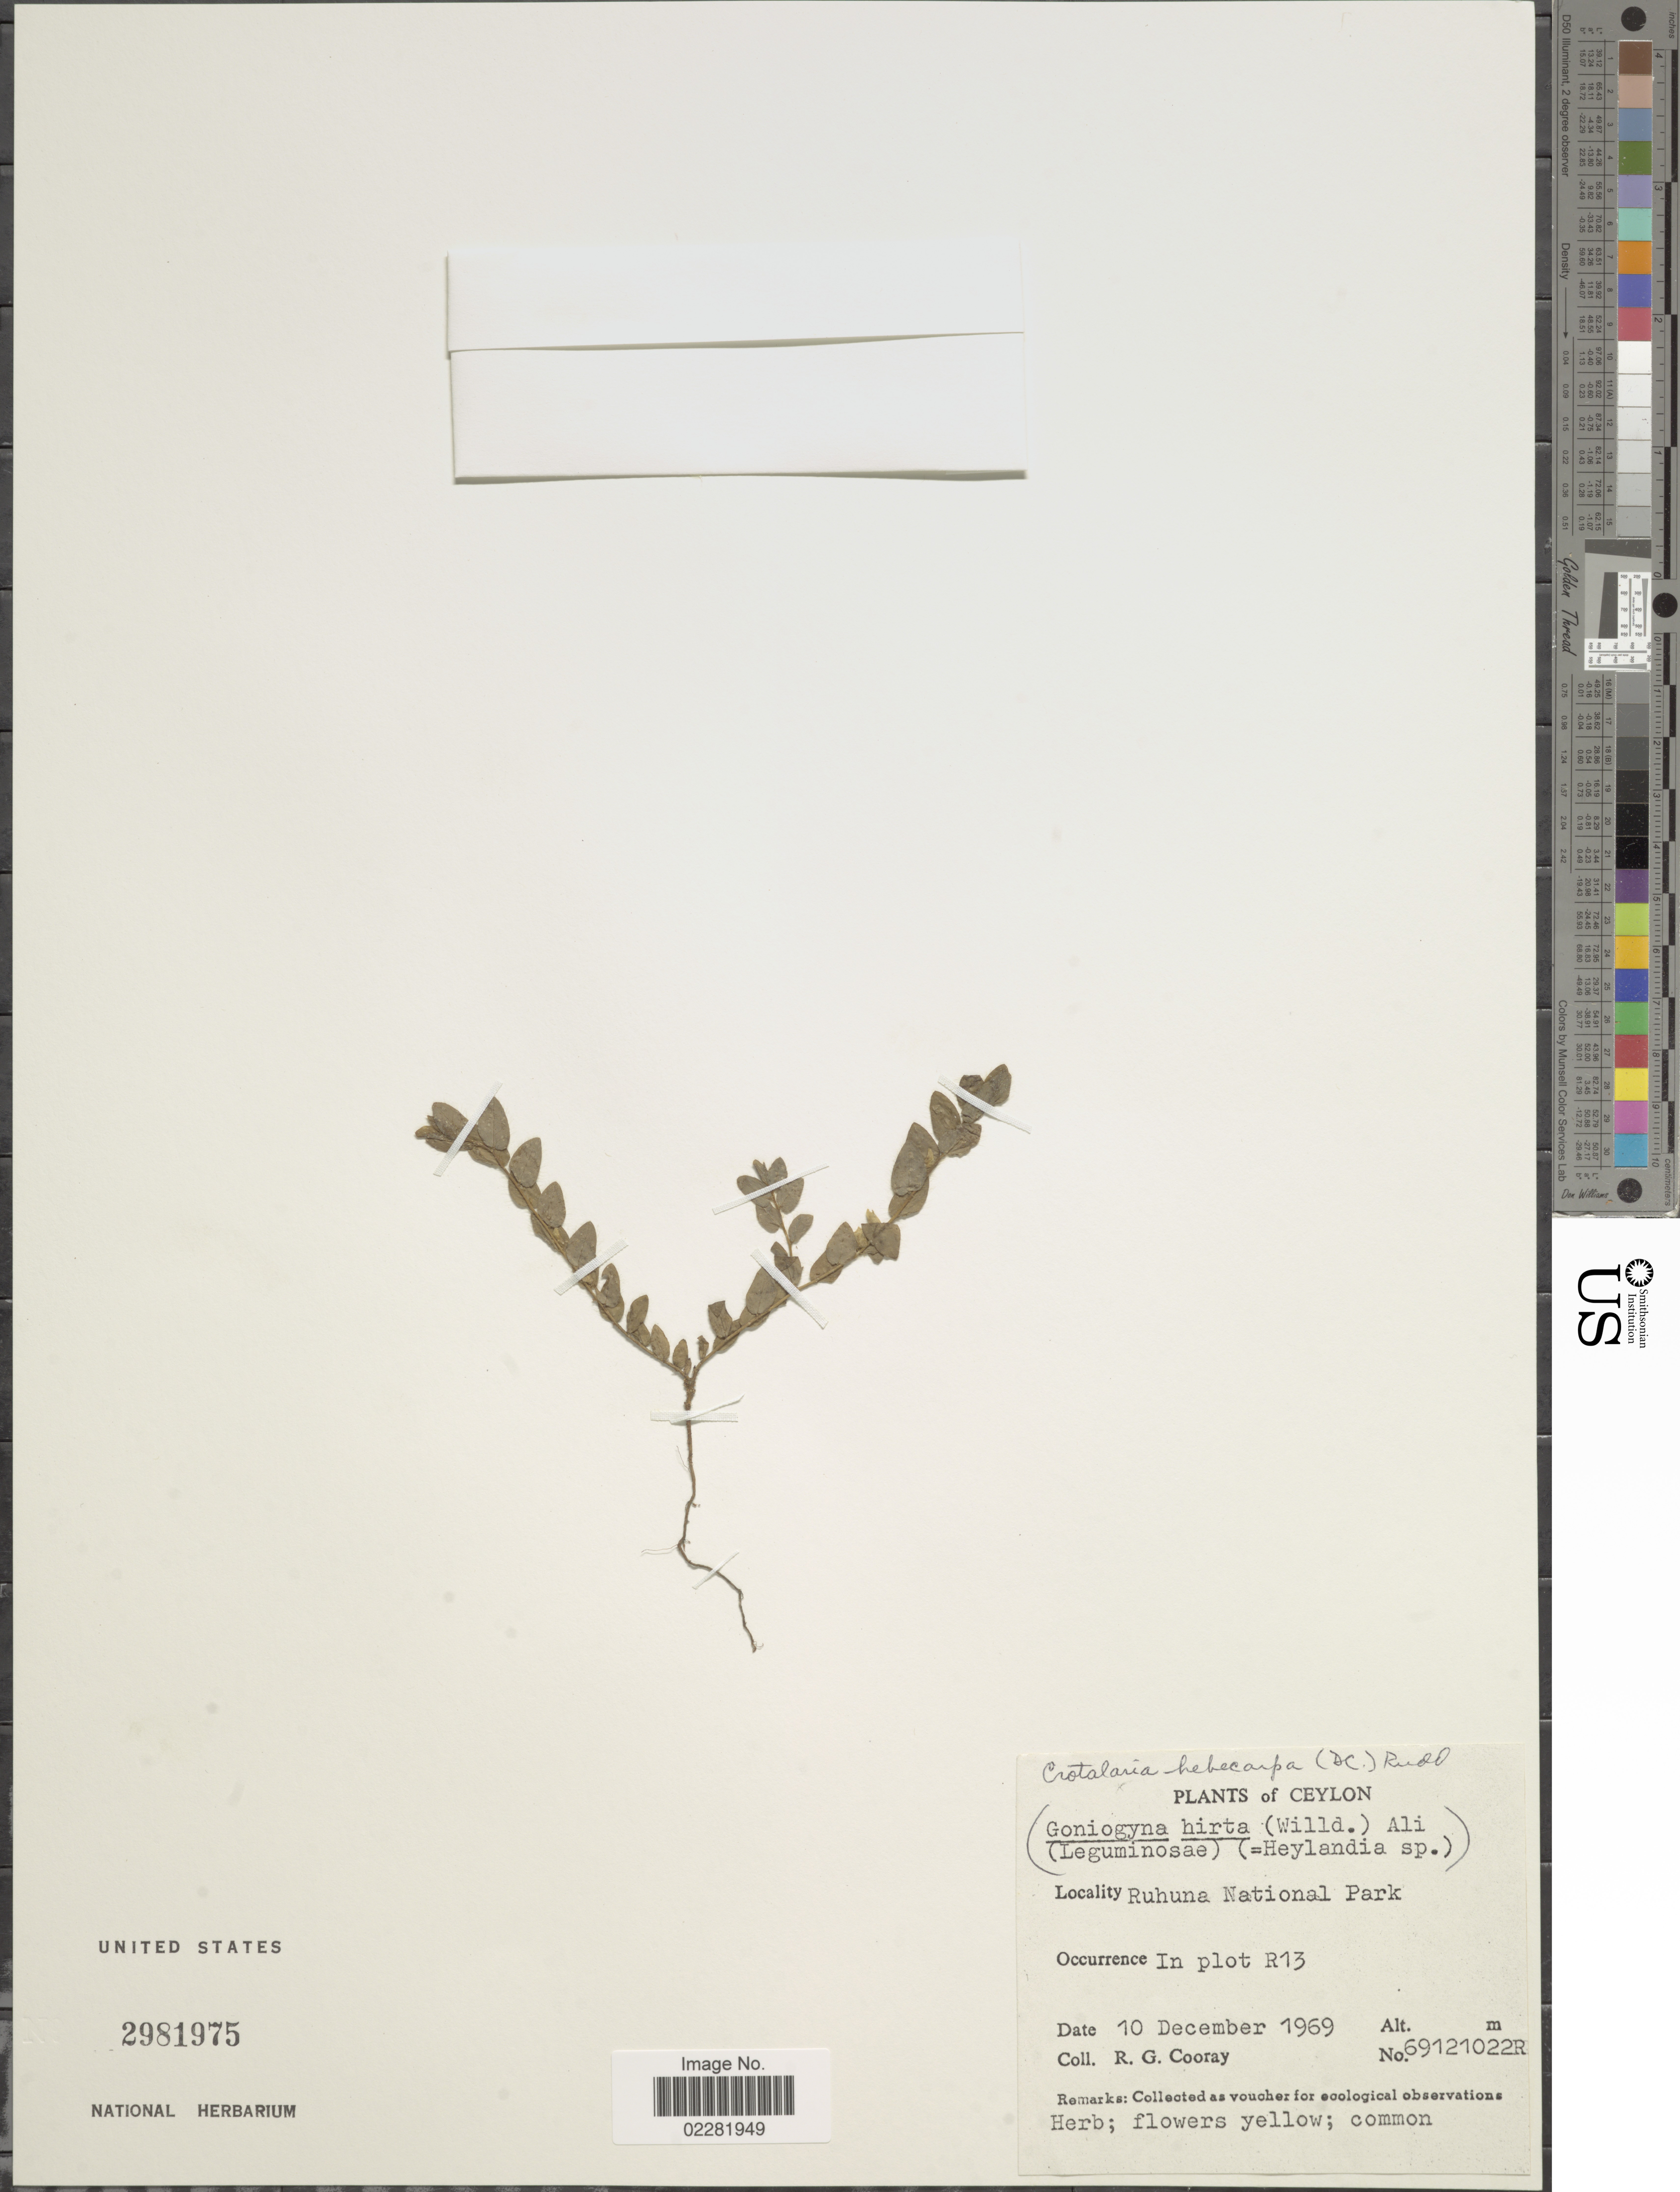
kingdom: Plantae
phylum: Tracheophyta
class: Magnoliopsida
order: Fabales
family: Fabaceae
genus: Crotalaria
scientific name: Crotalaria hebecarpa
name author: (DC.) Rudd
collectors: R. Cooray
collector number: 69121022R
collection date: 1969-12-10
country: Sri Lanka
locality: Ceylon, Ruhuna National Park. In plot R13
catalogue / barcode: US 2981975